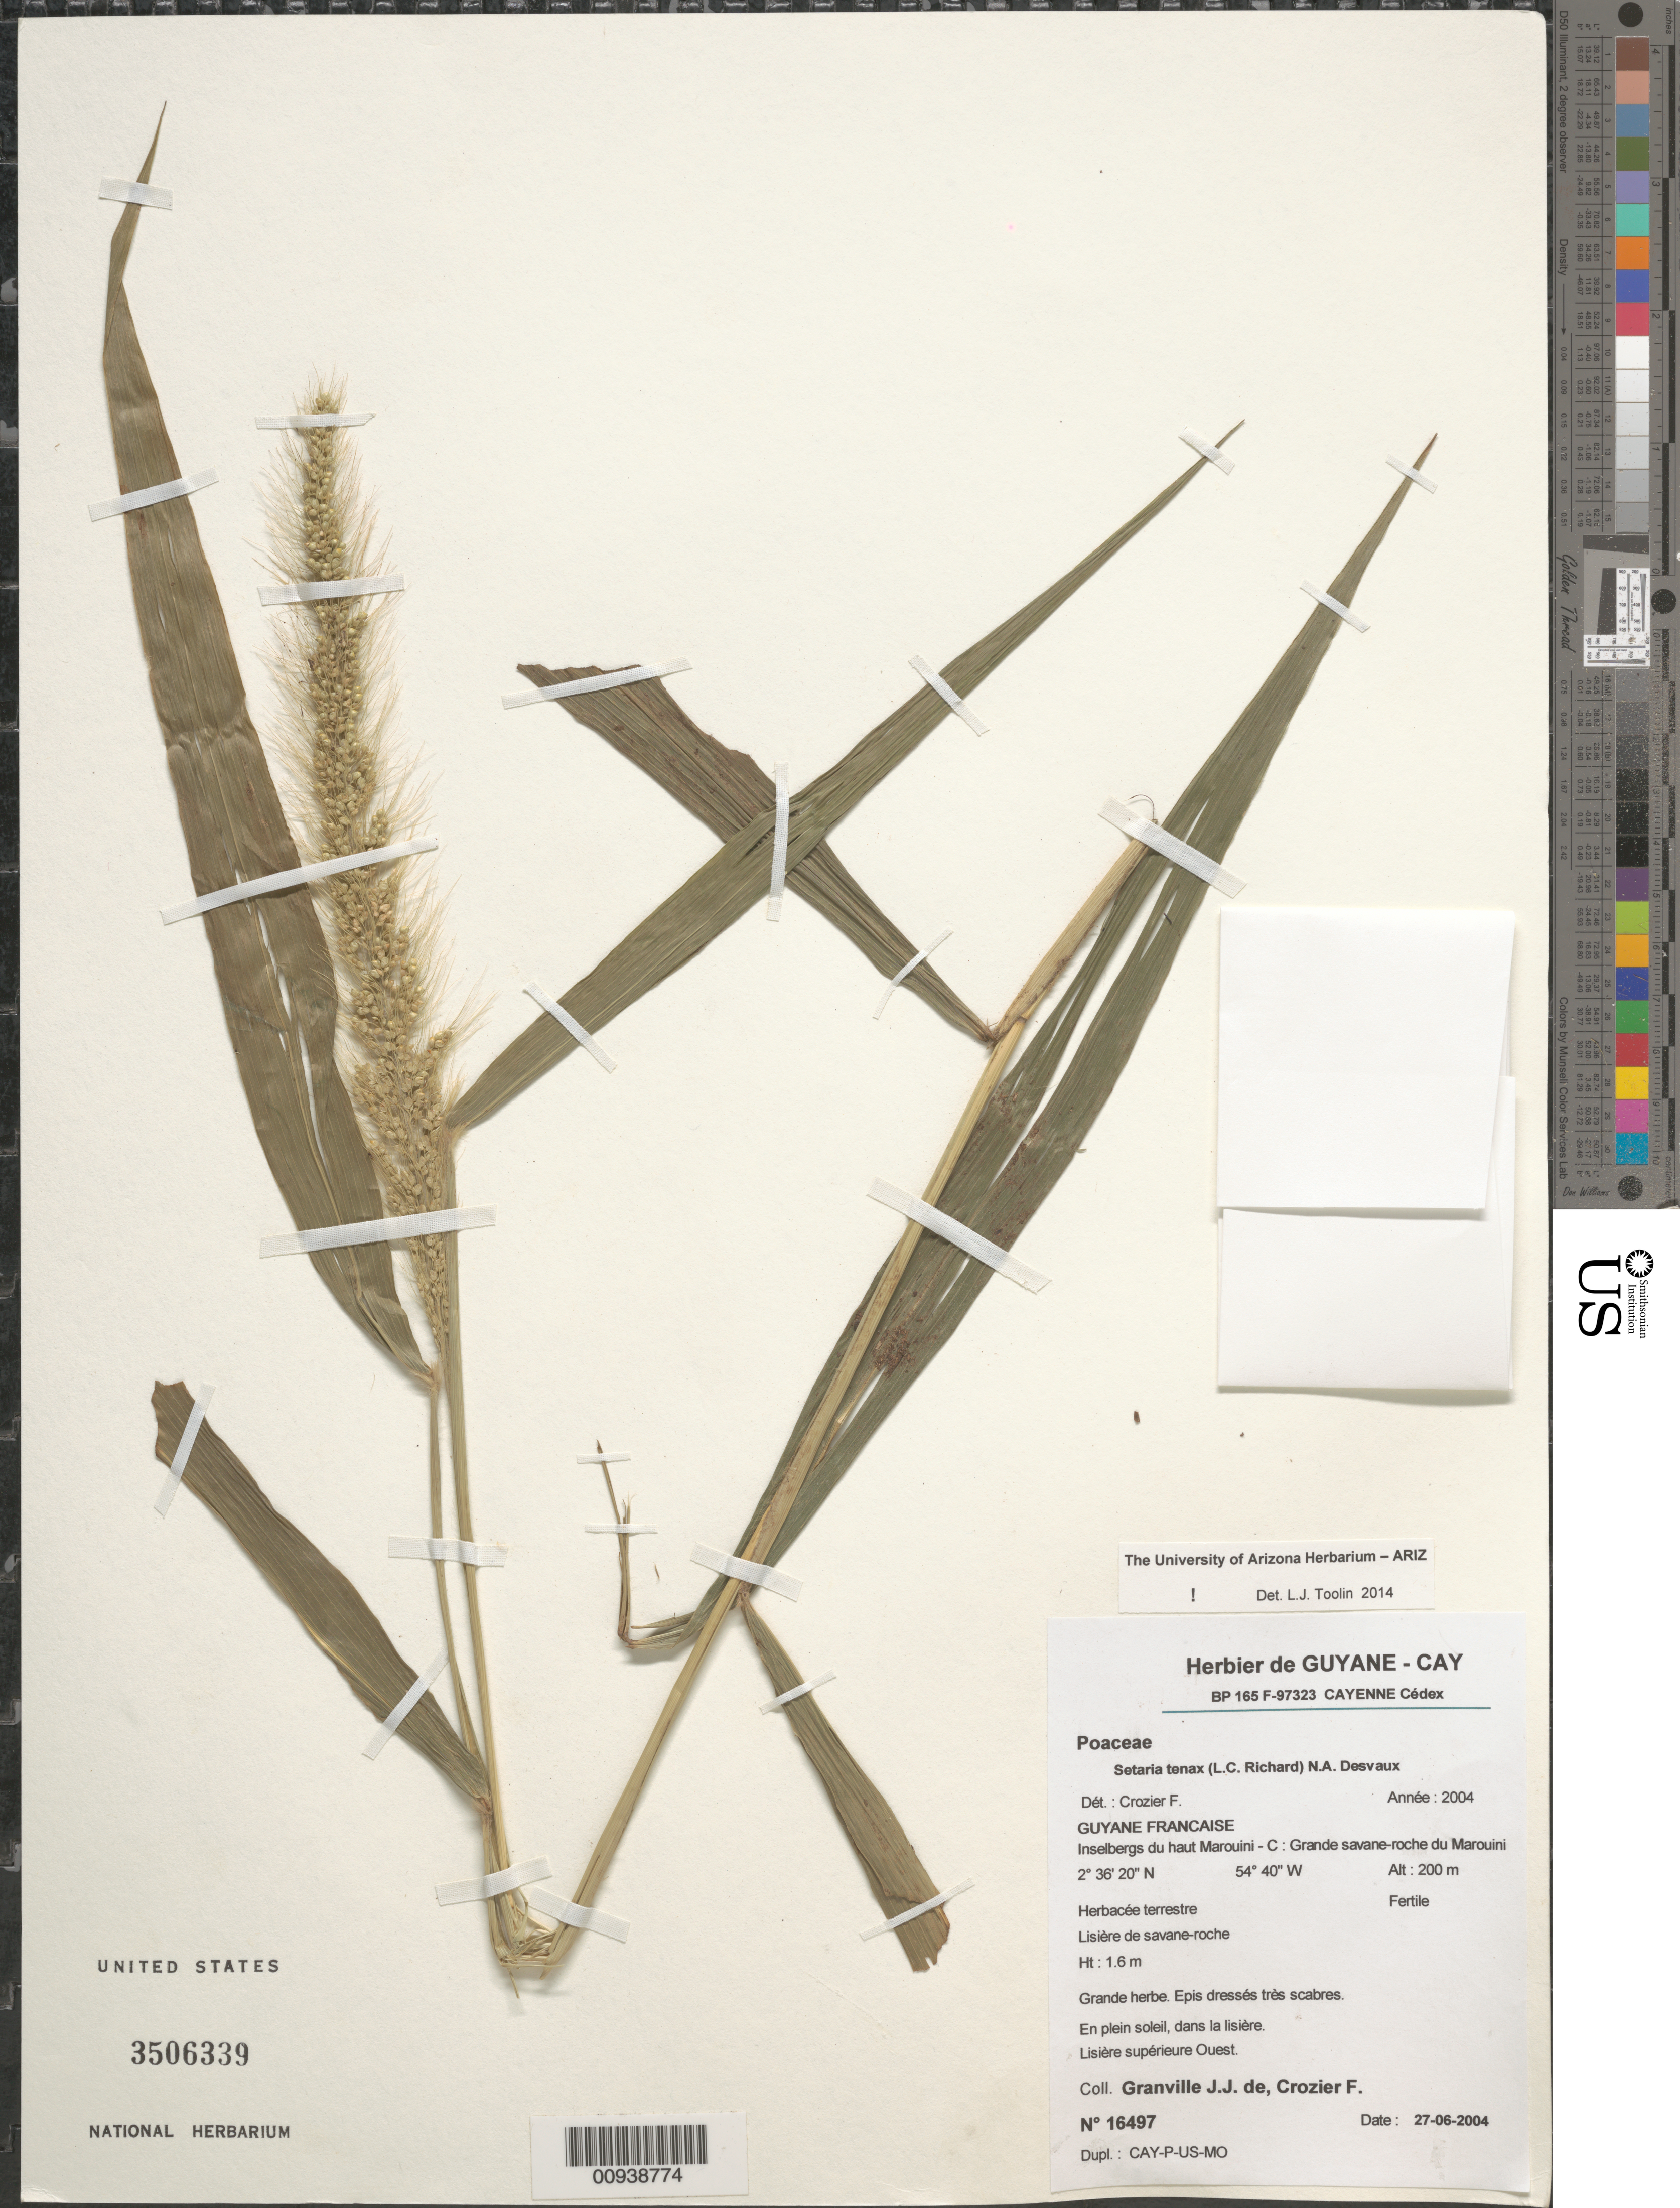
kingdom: Plantae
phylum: Tracheophyta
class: Liliopsida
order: Poales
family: Poaceae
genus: Setaria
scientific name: Setaria tenax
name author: (Rich.) Desv.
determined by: Toolin, L. J.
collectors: J.-J. de Granville & F. Crozier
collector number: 16497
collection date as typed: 27-Jun-04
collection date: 2004-06-27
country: French Guiana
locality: Haut Marouini-C; Grande savane-roche du Marouini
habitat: Lisiére de savane-roche, lisière supérieure Ouest; en plein soleil, dans la lisière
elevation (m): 200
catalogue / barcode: US 3506339